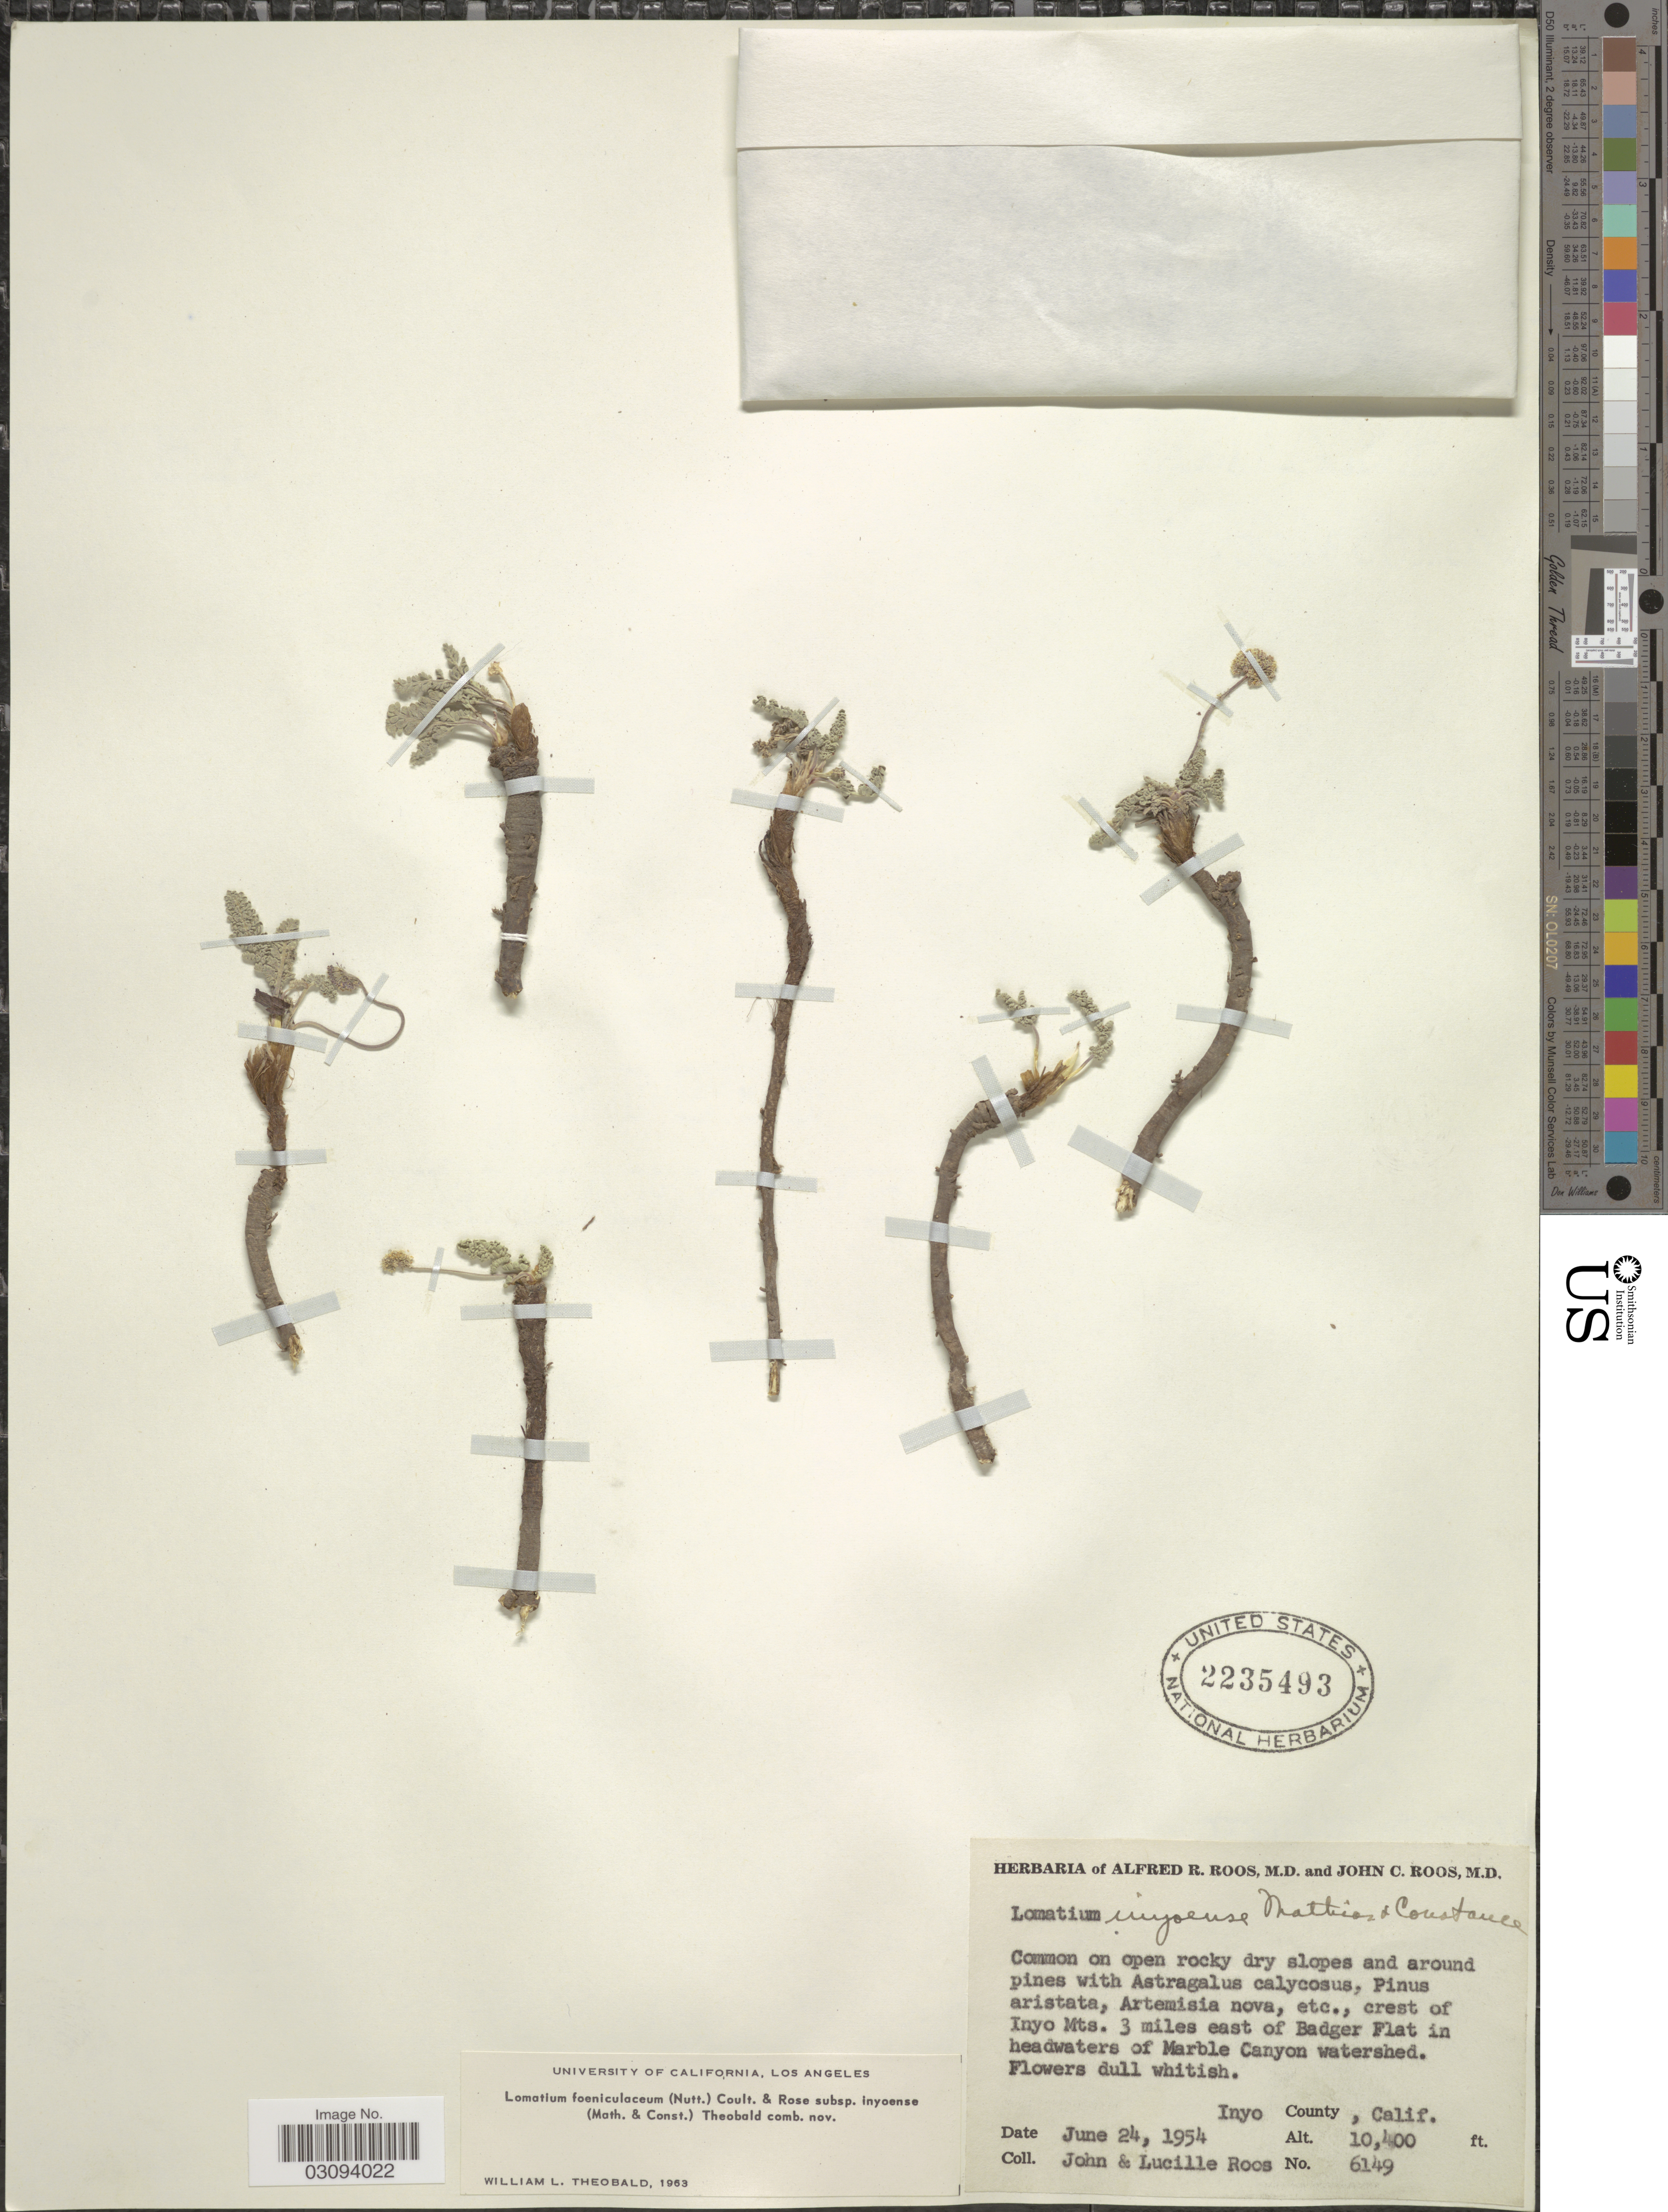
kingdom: Plantae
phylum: Tracheophyta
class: Magnoliopsida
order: Apiales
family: Apiaceae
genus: Lomatium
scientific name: Lomatium foeniculaceum subsp. inyoense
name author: (Mathias & Constance) W.L. Theob.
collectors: J. C. Roos & L. Roos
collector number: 6149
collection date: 1954-06-24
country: United States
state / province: California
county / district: Inyo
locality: Crest of Inyo Mts. 3 miles east of Badger Flat in headwaters of Marble Canyon watershed. Inyo County.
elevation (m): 3170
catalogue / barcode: US 2235493